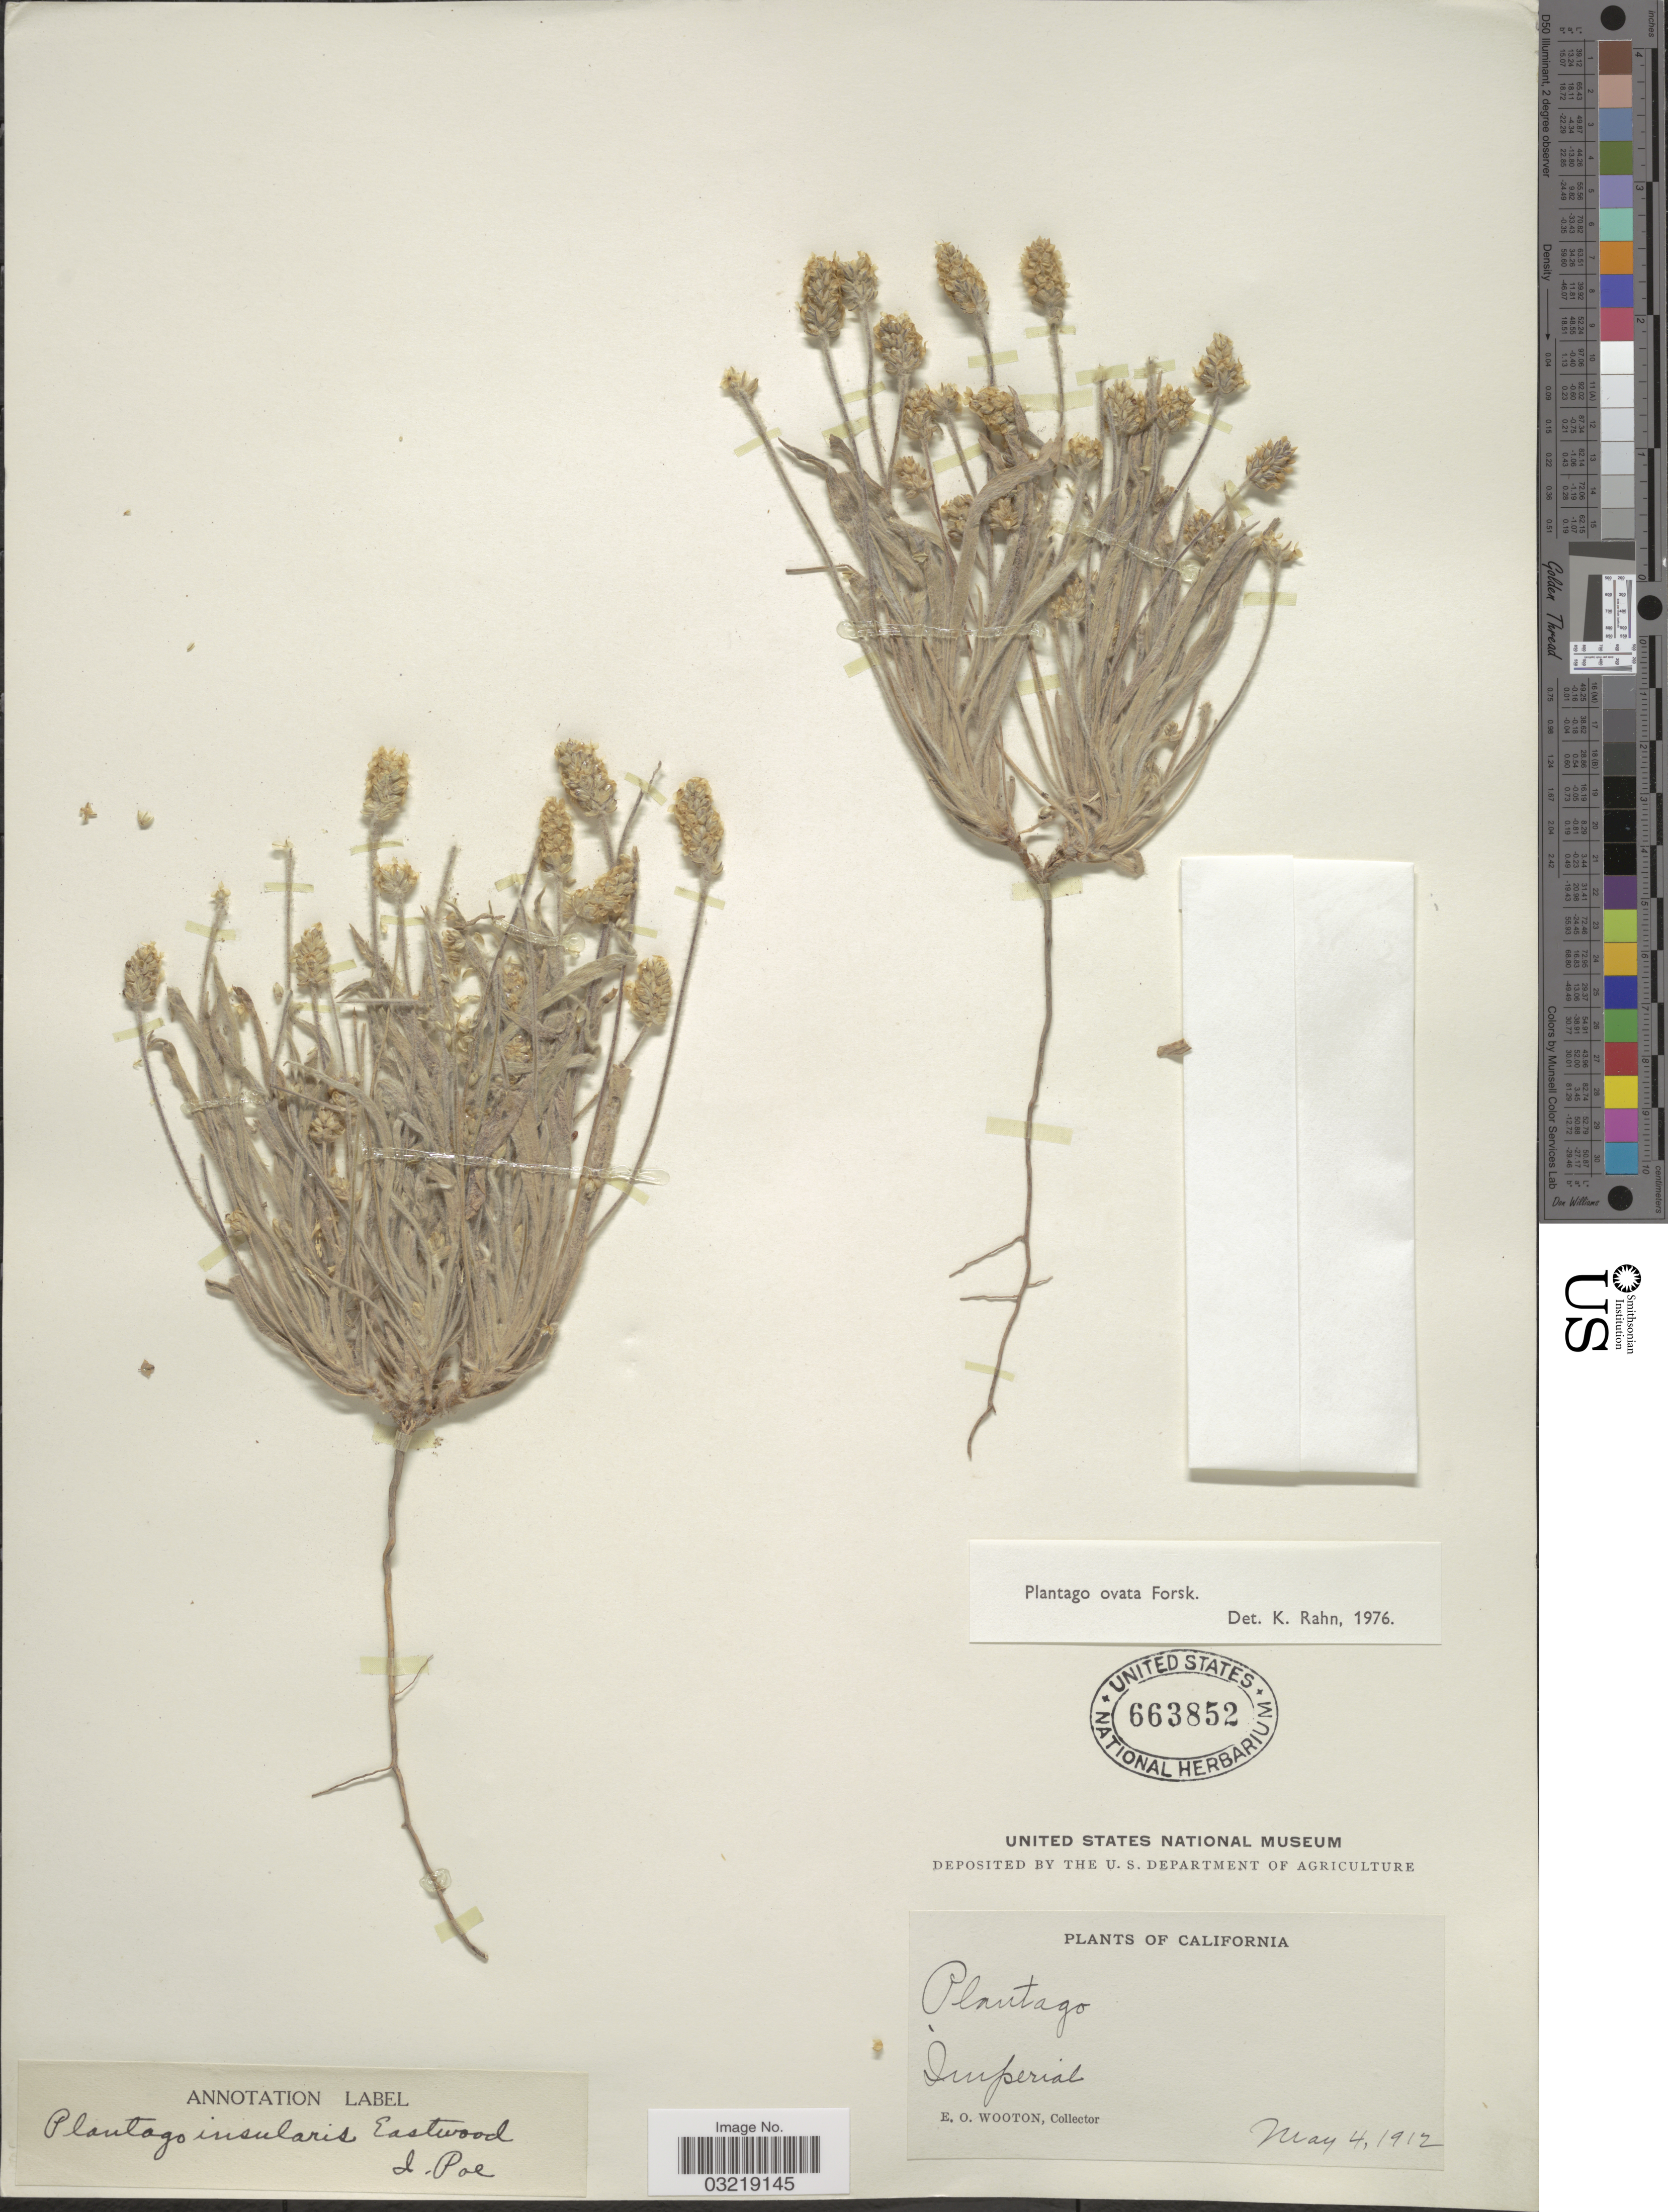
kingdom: Plantae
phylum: Tracheophyta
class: Magnoliopsida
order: Lamiales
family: Plantaginaceae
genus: Plantago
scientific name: Plantago ovata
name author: Forssk.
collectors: E. O. Wooton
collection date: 1912-04-04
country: United States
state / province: California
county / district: Imperial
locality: Imperial.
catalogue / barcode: US 663852